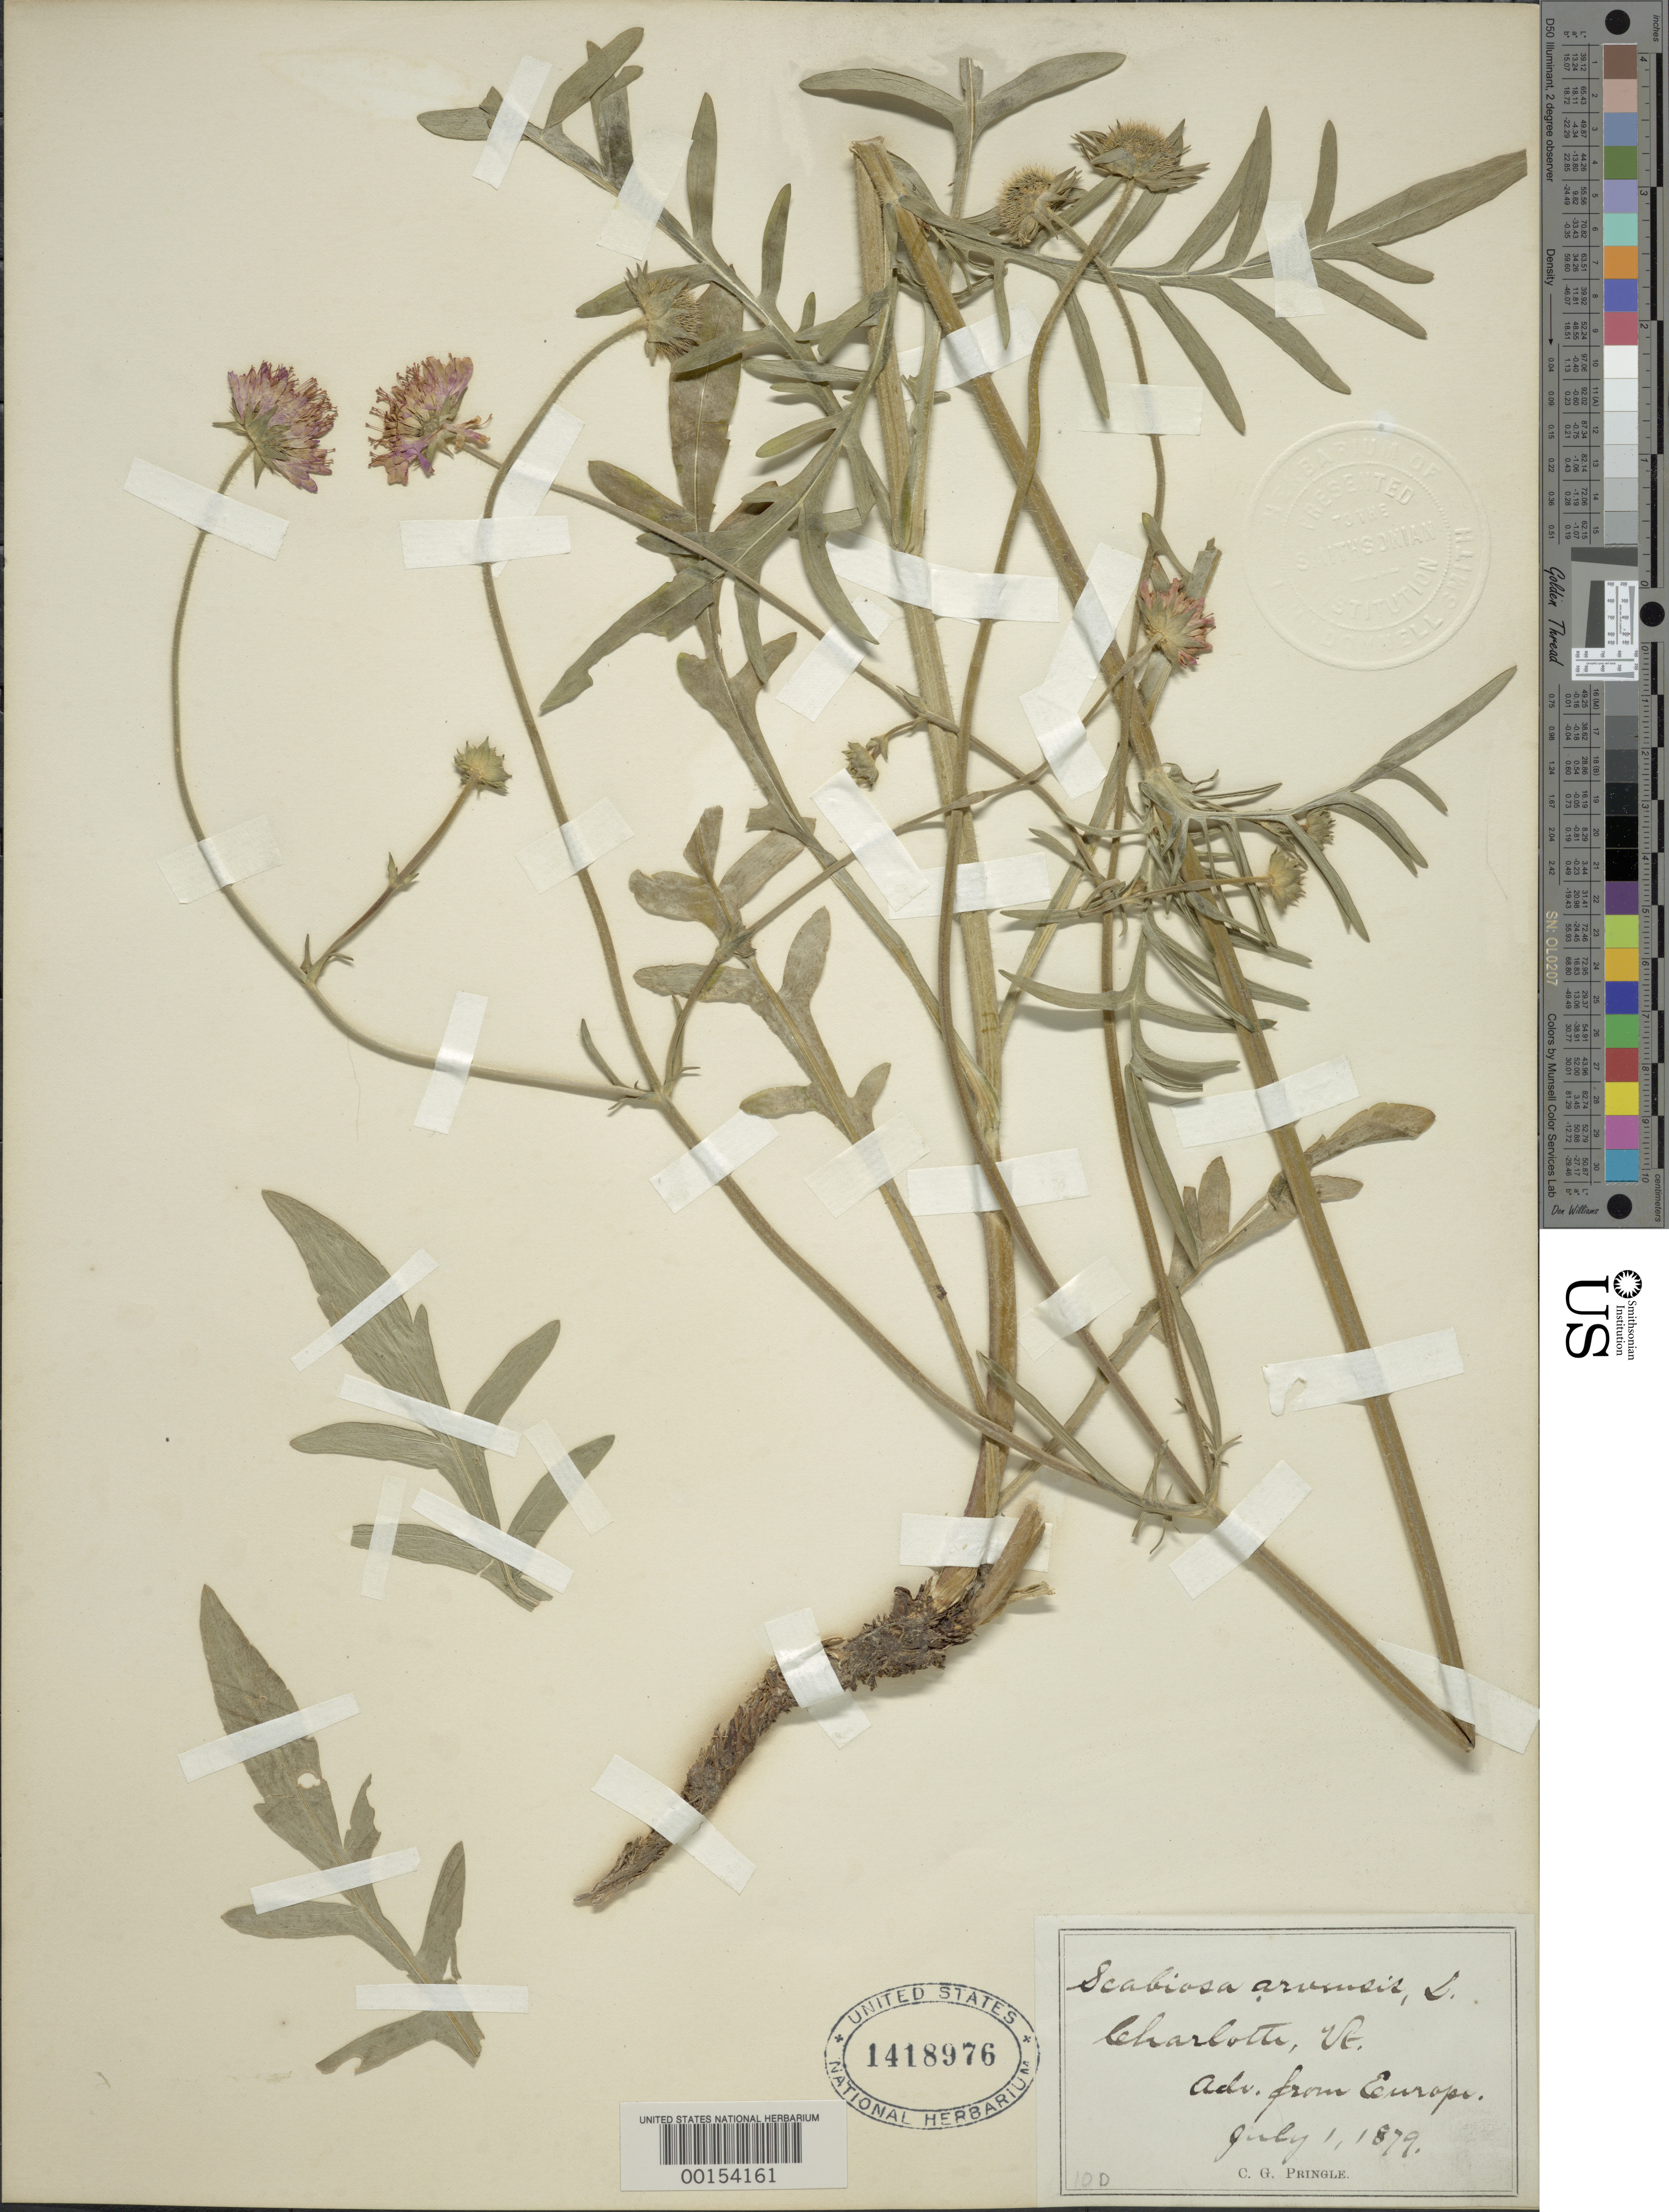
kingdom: Plantae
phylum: Tracheophyta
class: Magnoliopsida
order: Dipsacales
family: Caprifoliaceae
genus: Scabiosa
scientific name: Scabiosa arvensis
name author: L.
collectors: C. G. Pringle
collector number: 10D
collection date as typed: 01 Jul 1879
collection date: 1879-07-01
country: United States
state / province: Vermont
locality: Charlotte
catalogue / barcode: US 1418976